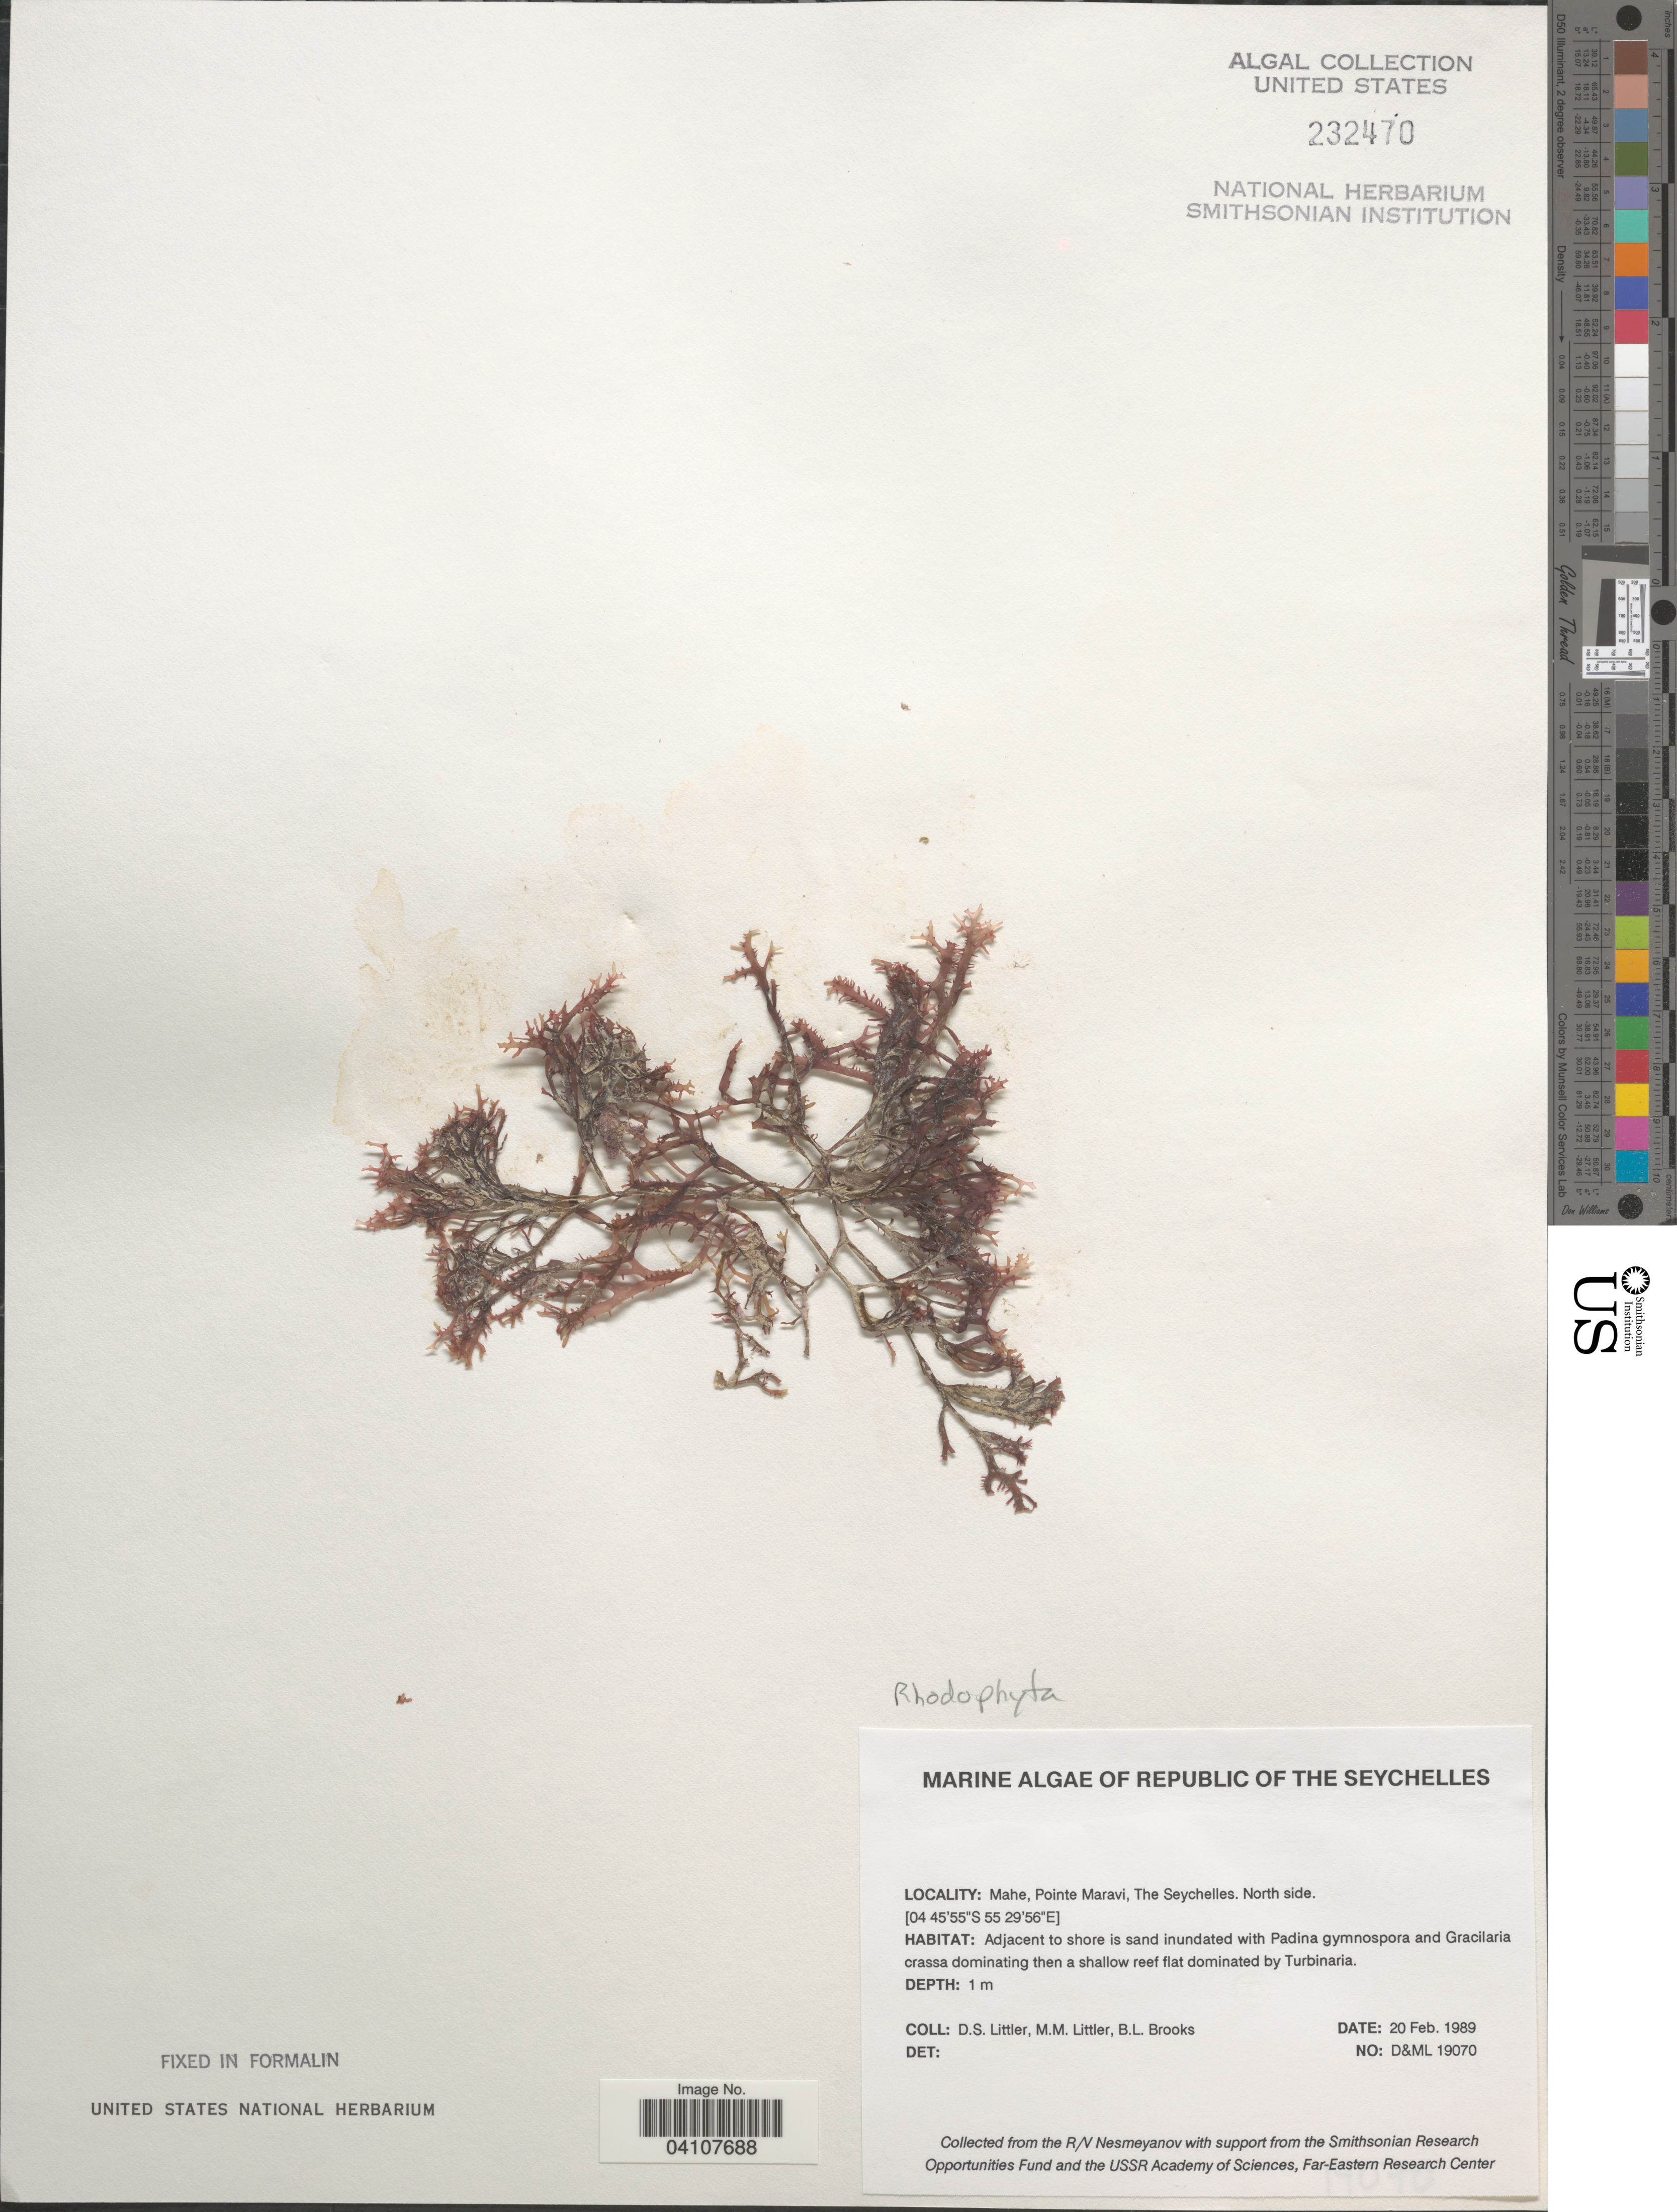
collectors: D. S. Littler & B. Brooks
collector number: D&ML19070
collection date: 1989-02-20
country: Seychelles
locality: Republic of the Seychelles. Mahe, Pointe Maravi. North side.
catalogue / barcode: US 232470